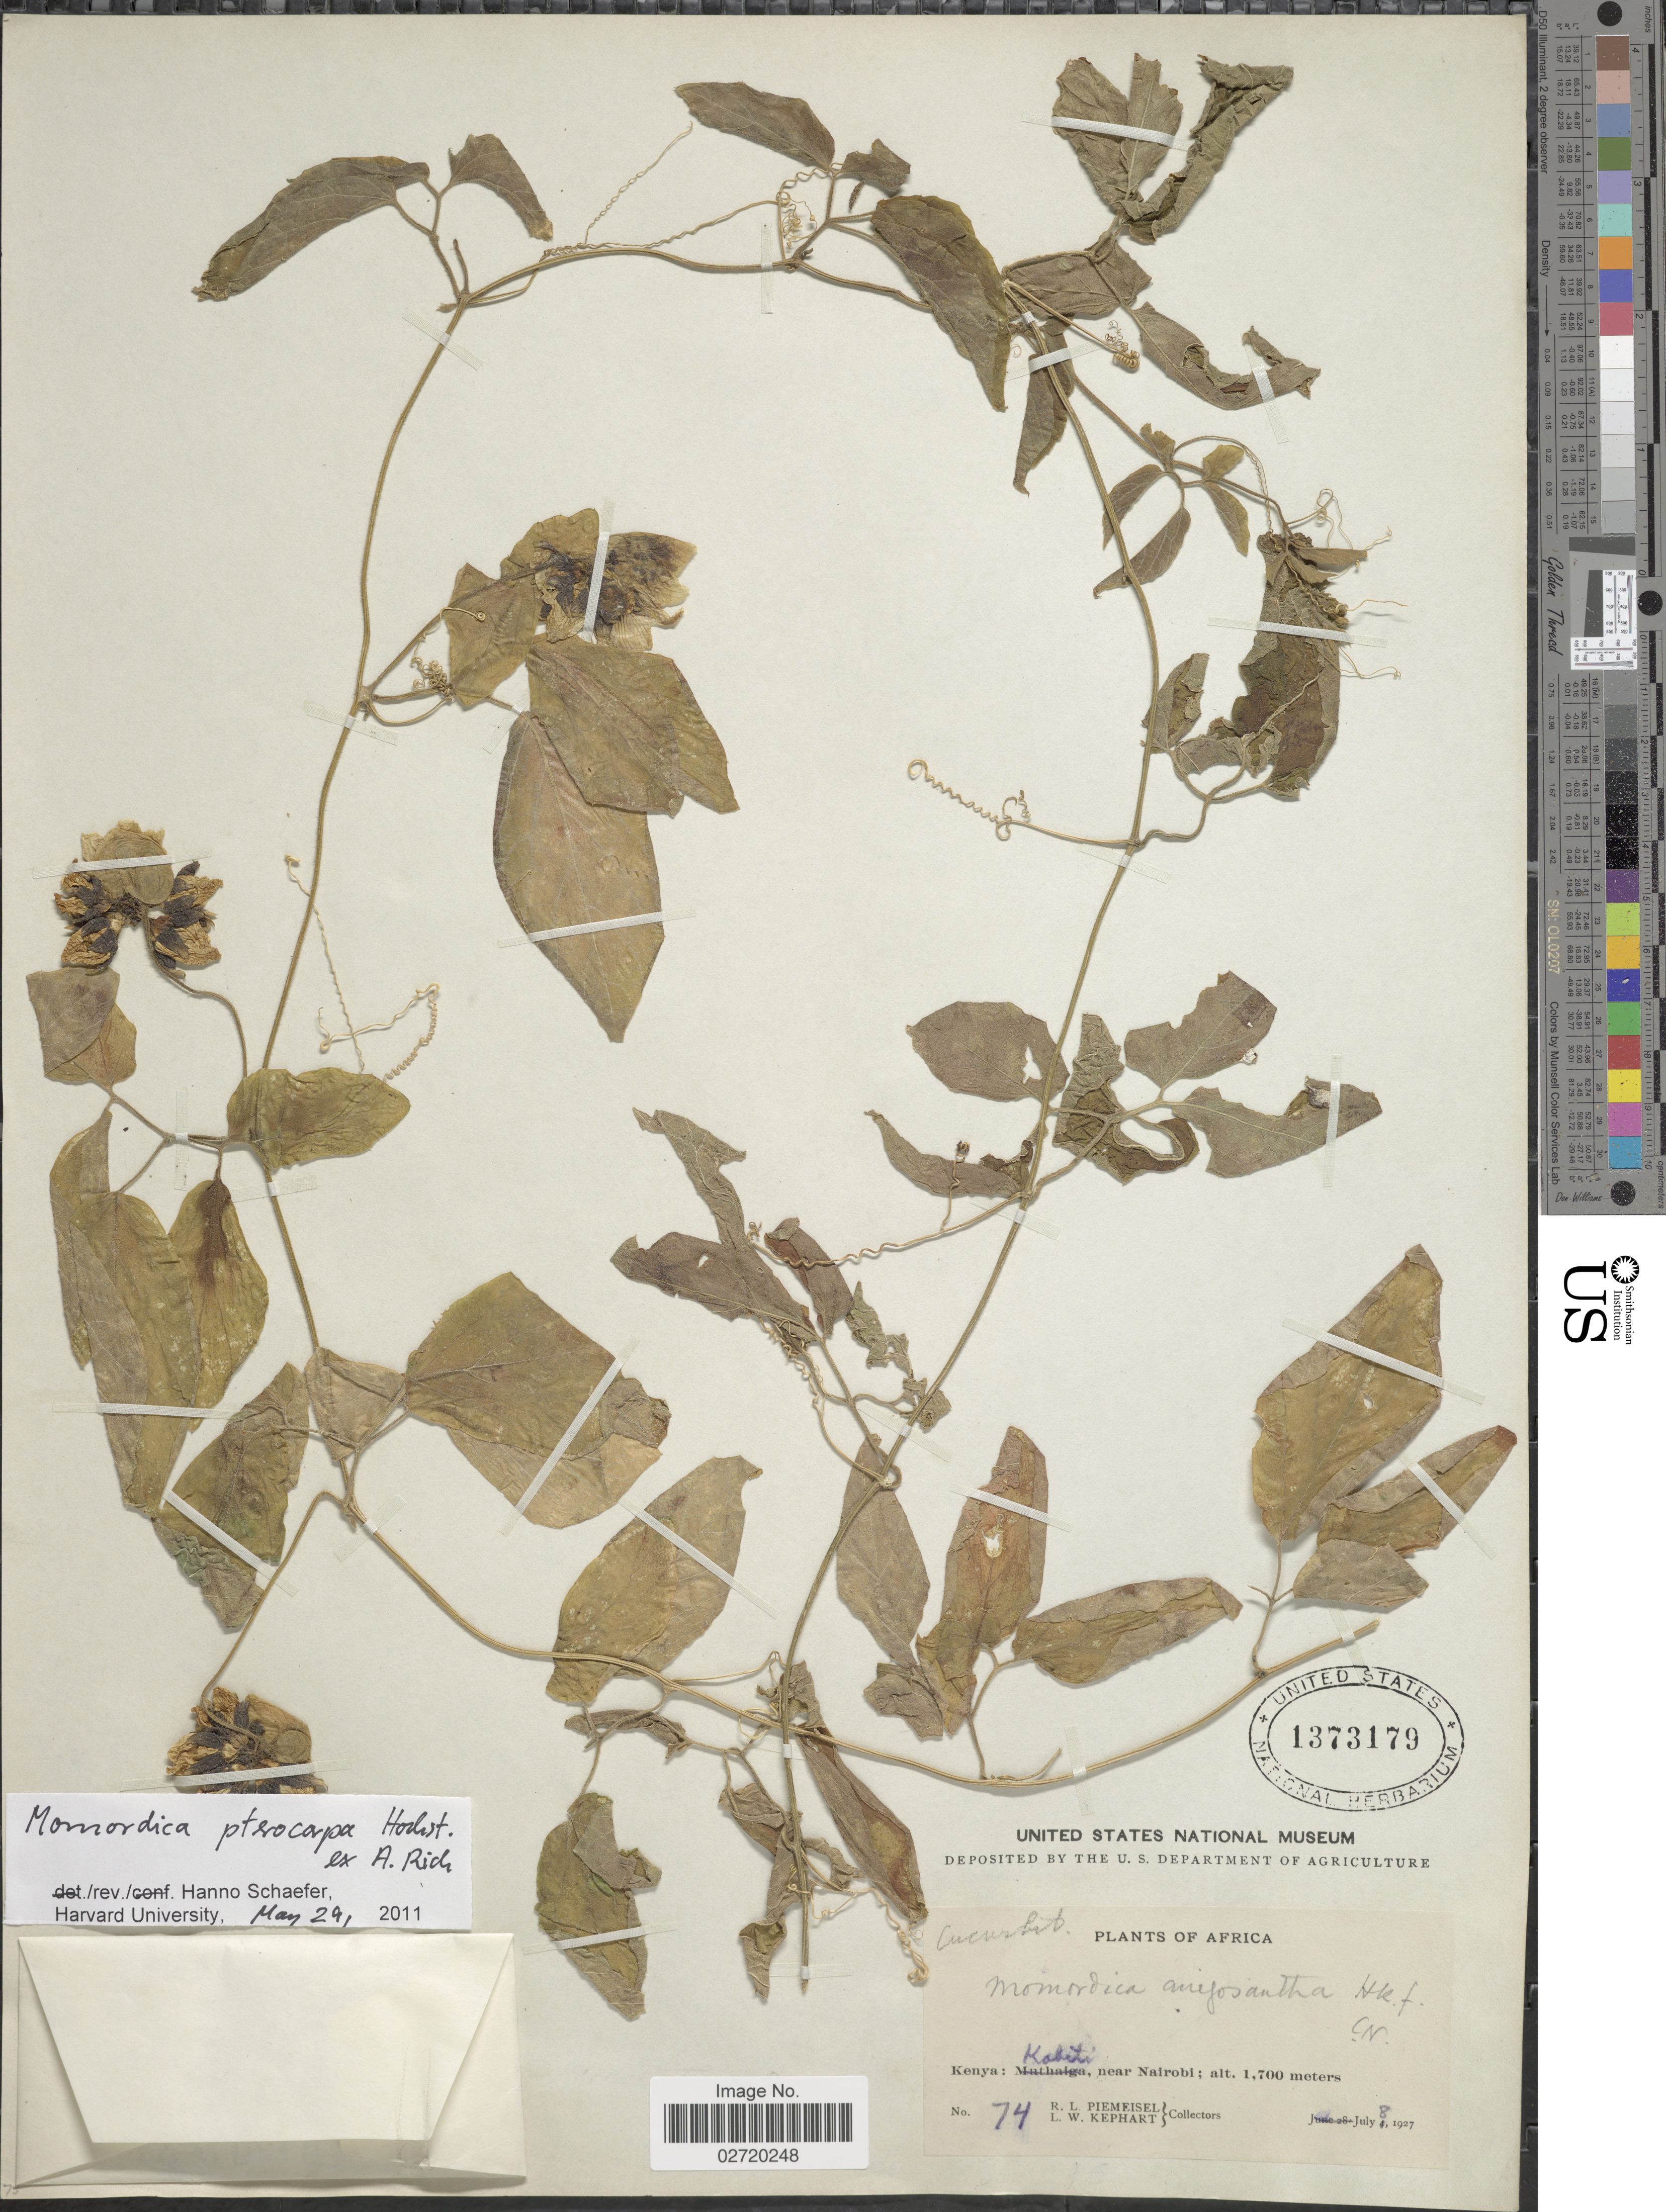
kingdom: Plantae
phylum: Tracheophyta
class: Magnoliopsida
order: Cucurbitales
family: Cucurbitaceae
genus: Momordica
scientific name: Momordica pterocarpa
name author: Hochst. ex A. Rich.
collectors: R. L. Piemeisel & L. W. Kephart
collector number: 74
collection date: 1927-07-08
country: Kenya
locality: Kenya: Kobiti: near Nairobi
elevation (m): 1700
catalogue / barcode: US 1373179